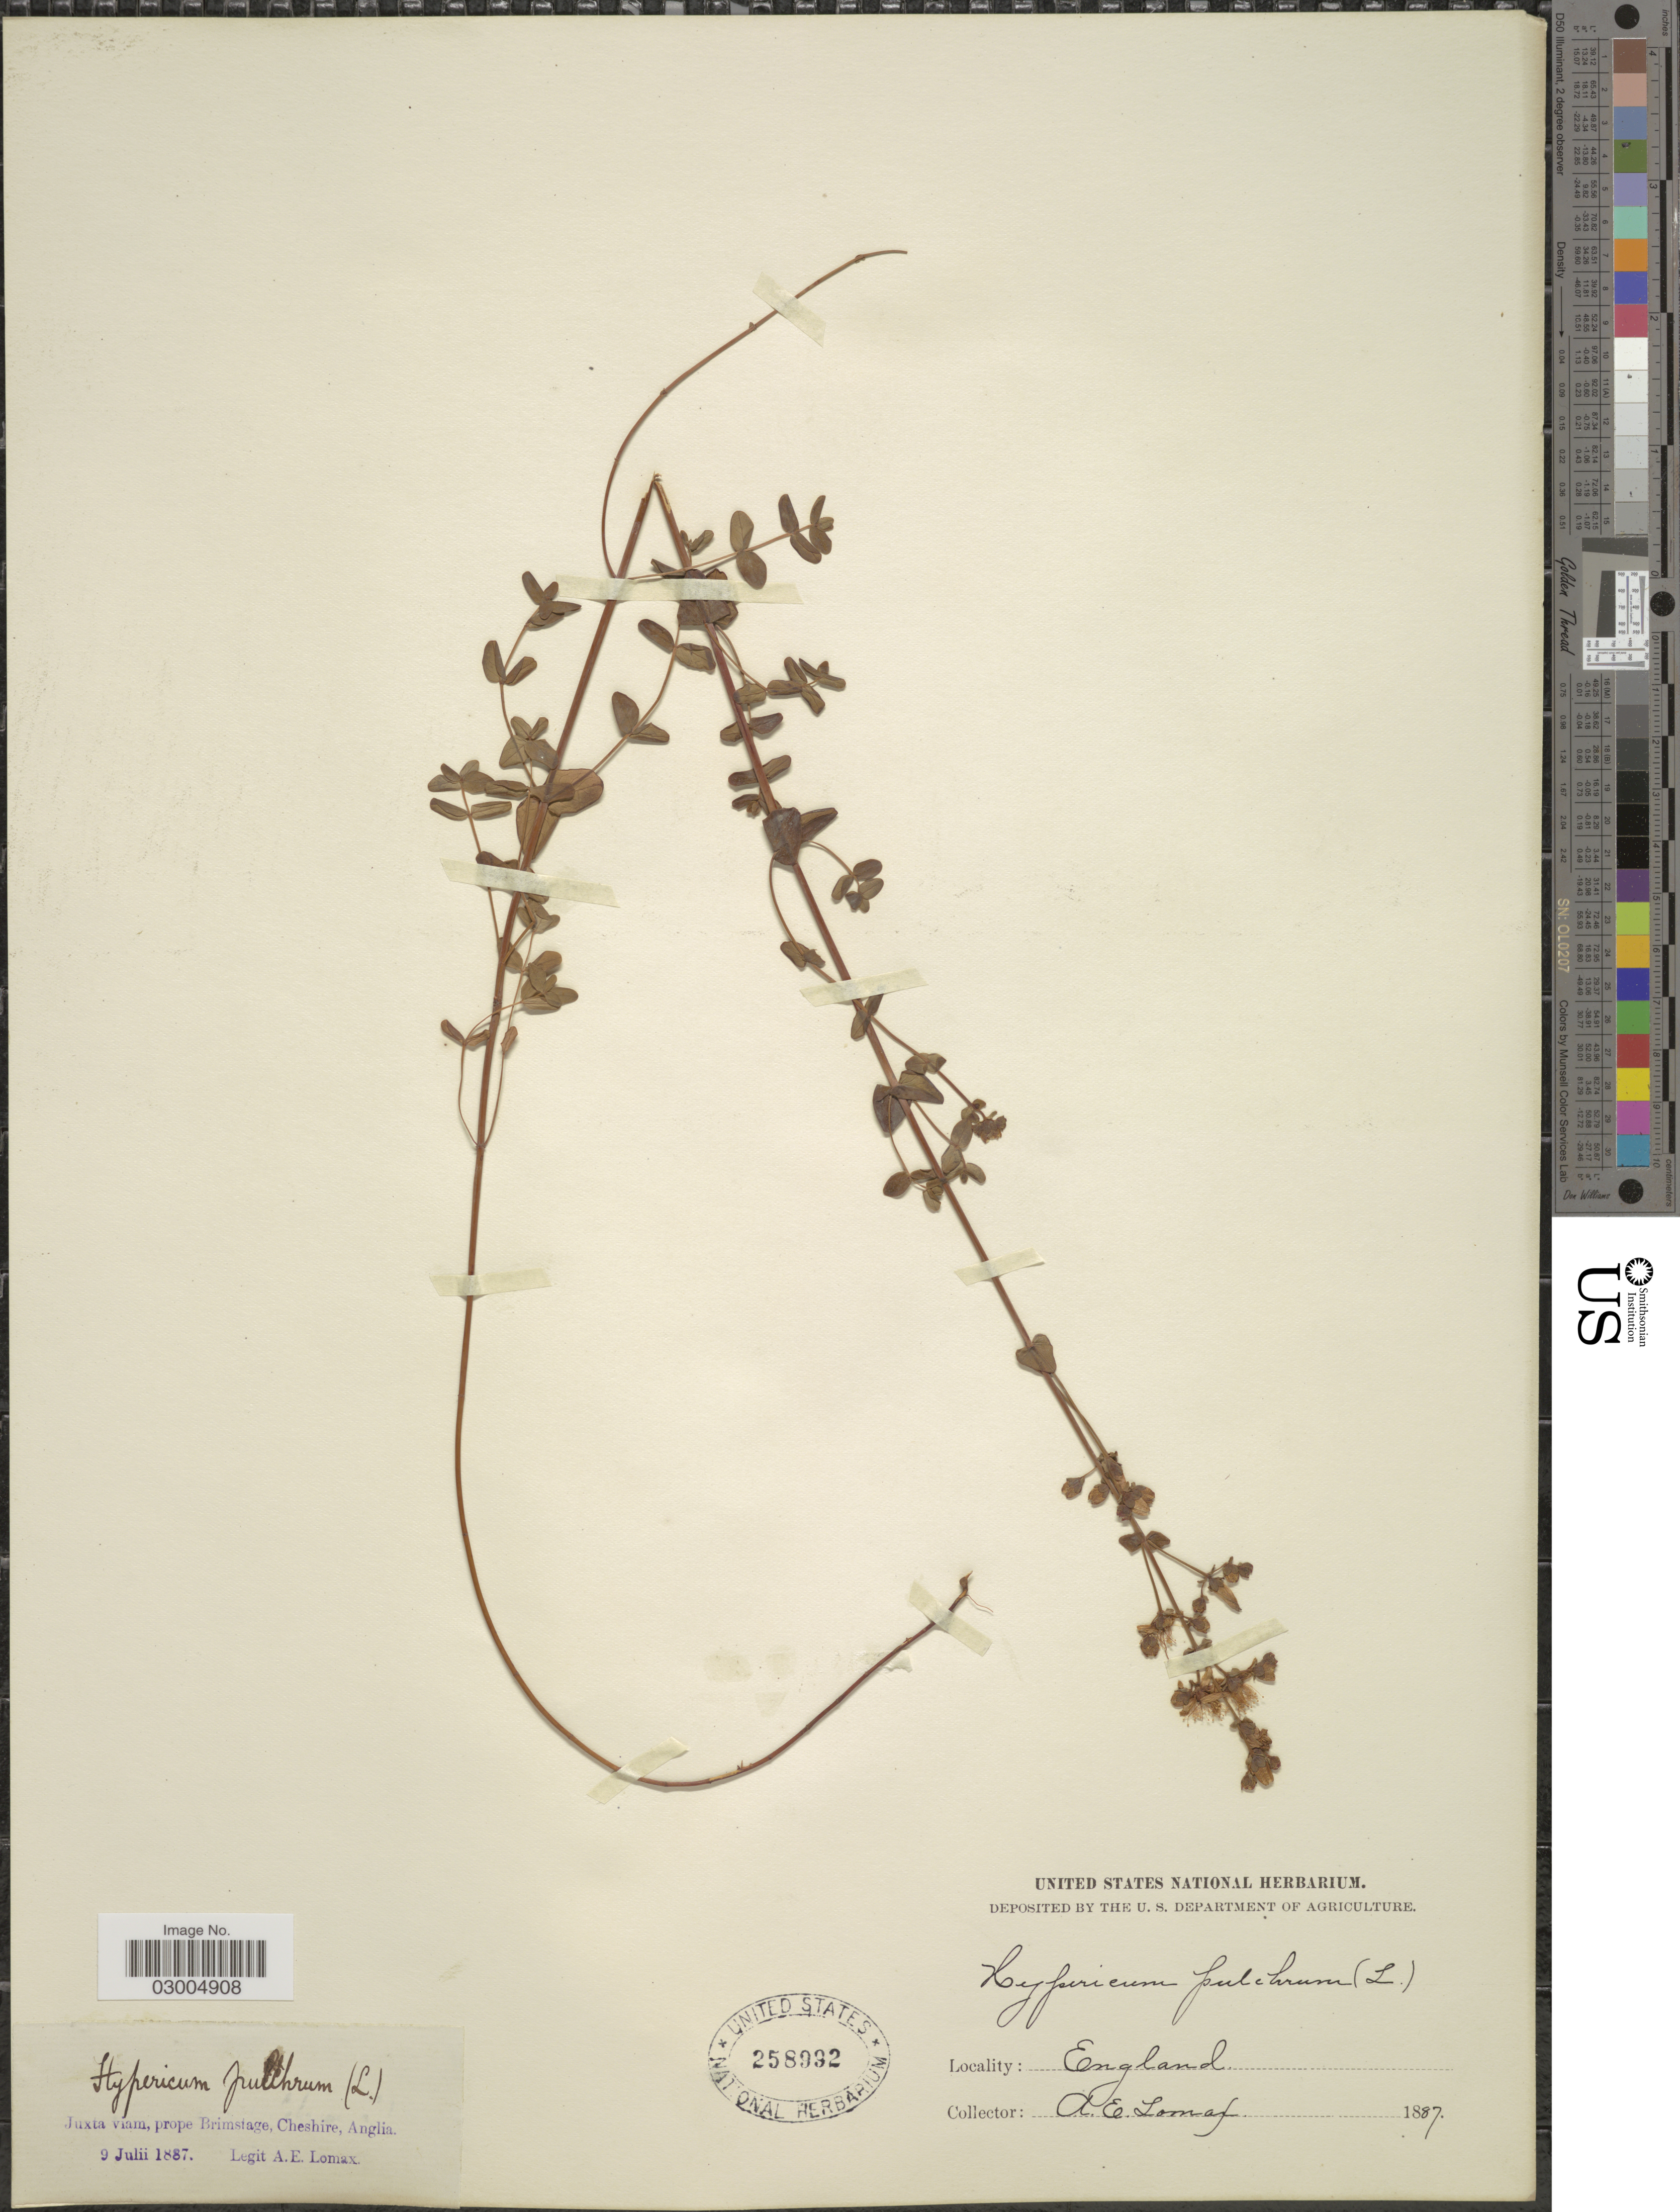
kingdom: Plantae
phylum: Tracheophyta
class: Magnoliopsida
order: Malpighiales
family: Hypericaceae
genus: Hypericum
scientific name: Hypericum pulchrum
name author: L.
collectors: A. Lomax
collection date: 1887-07-09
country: United Kingdom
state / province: England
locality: Juxta viam, prope Brimstage, Cheshire, Anglia.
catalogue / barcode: US 258992